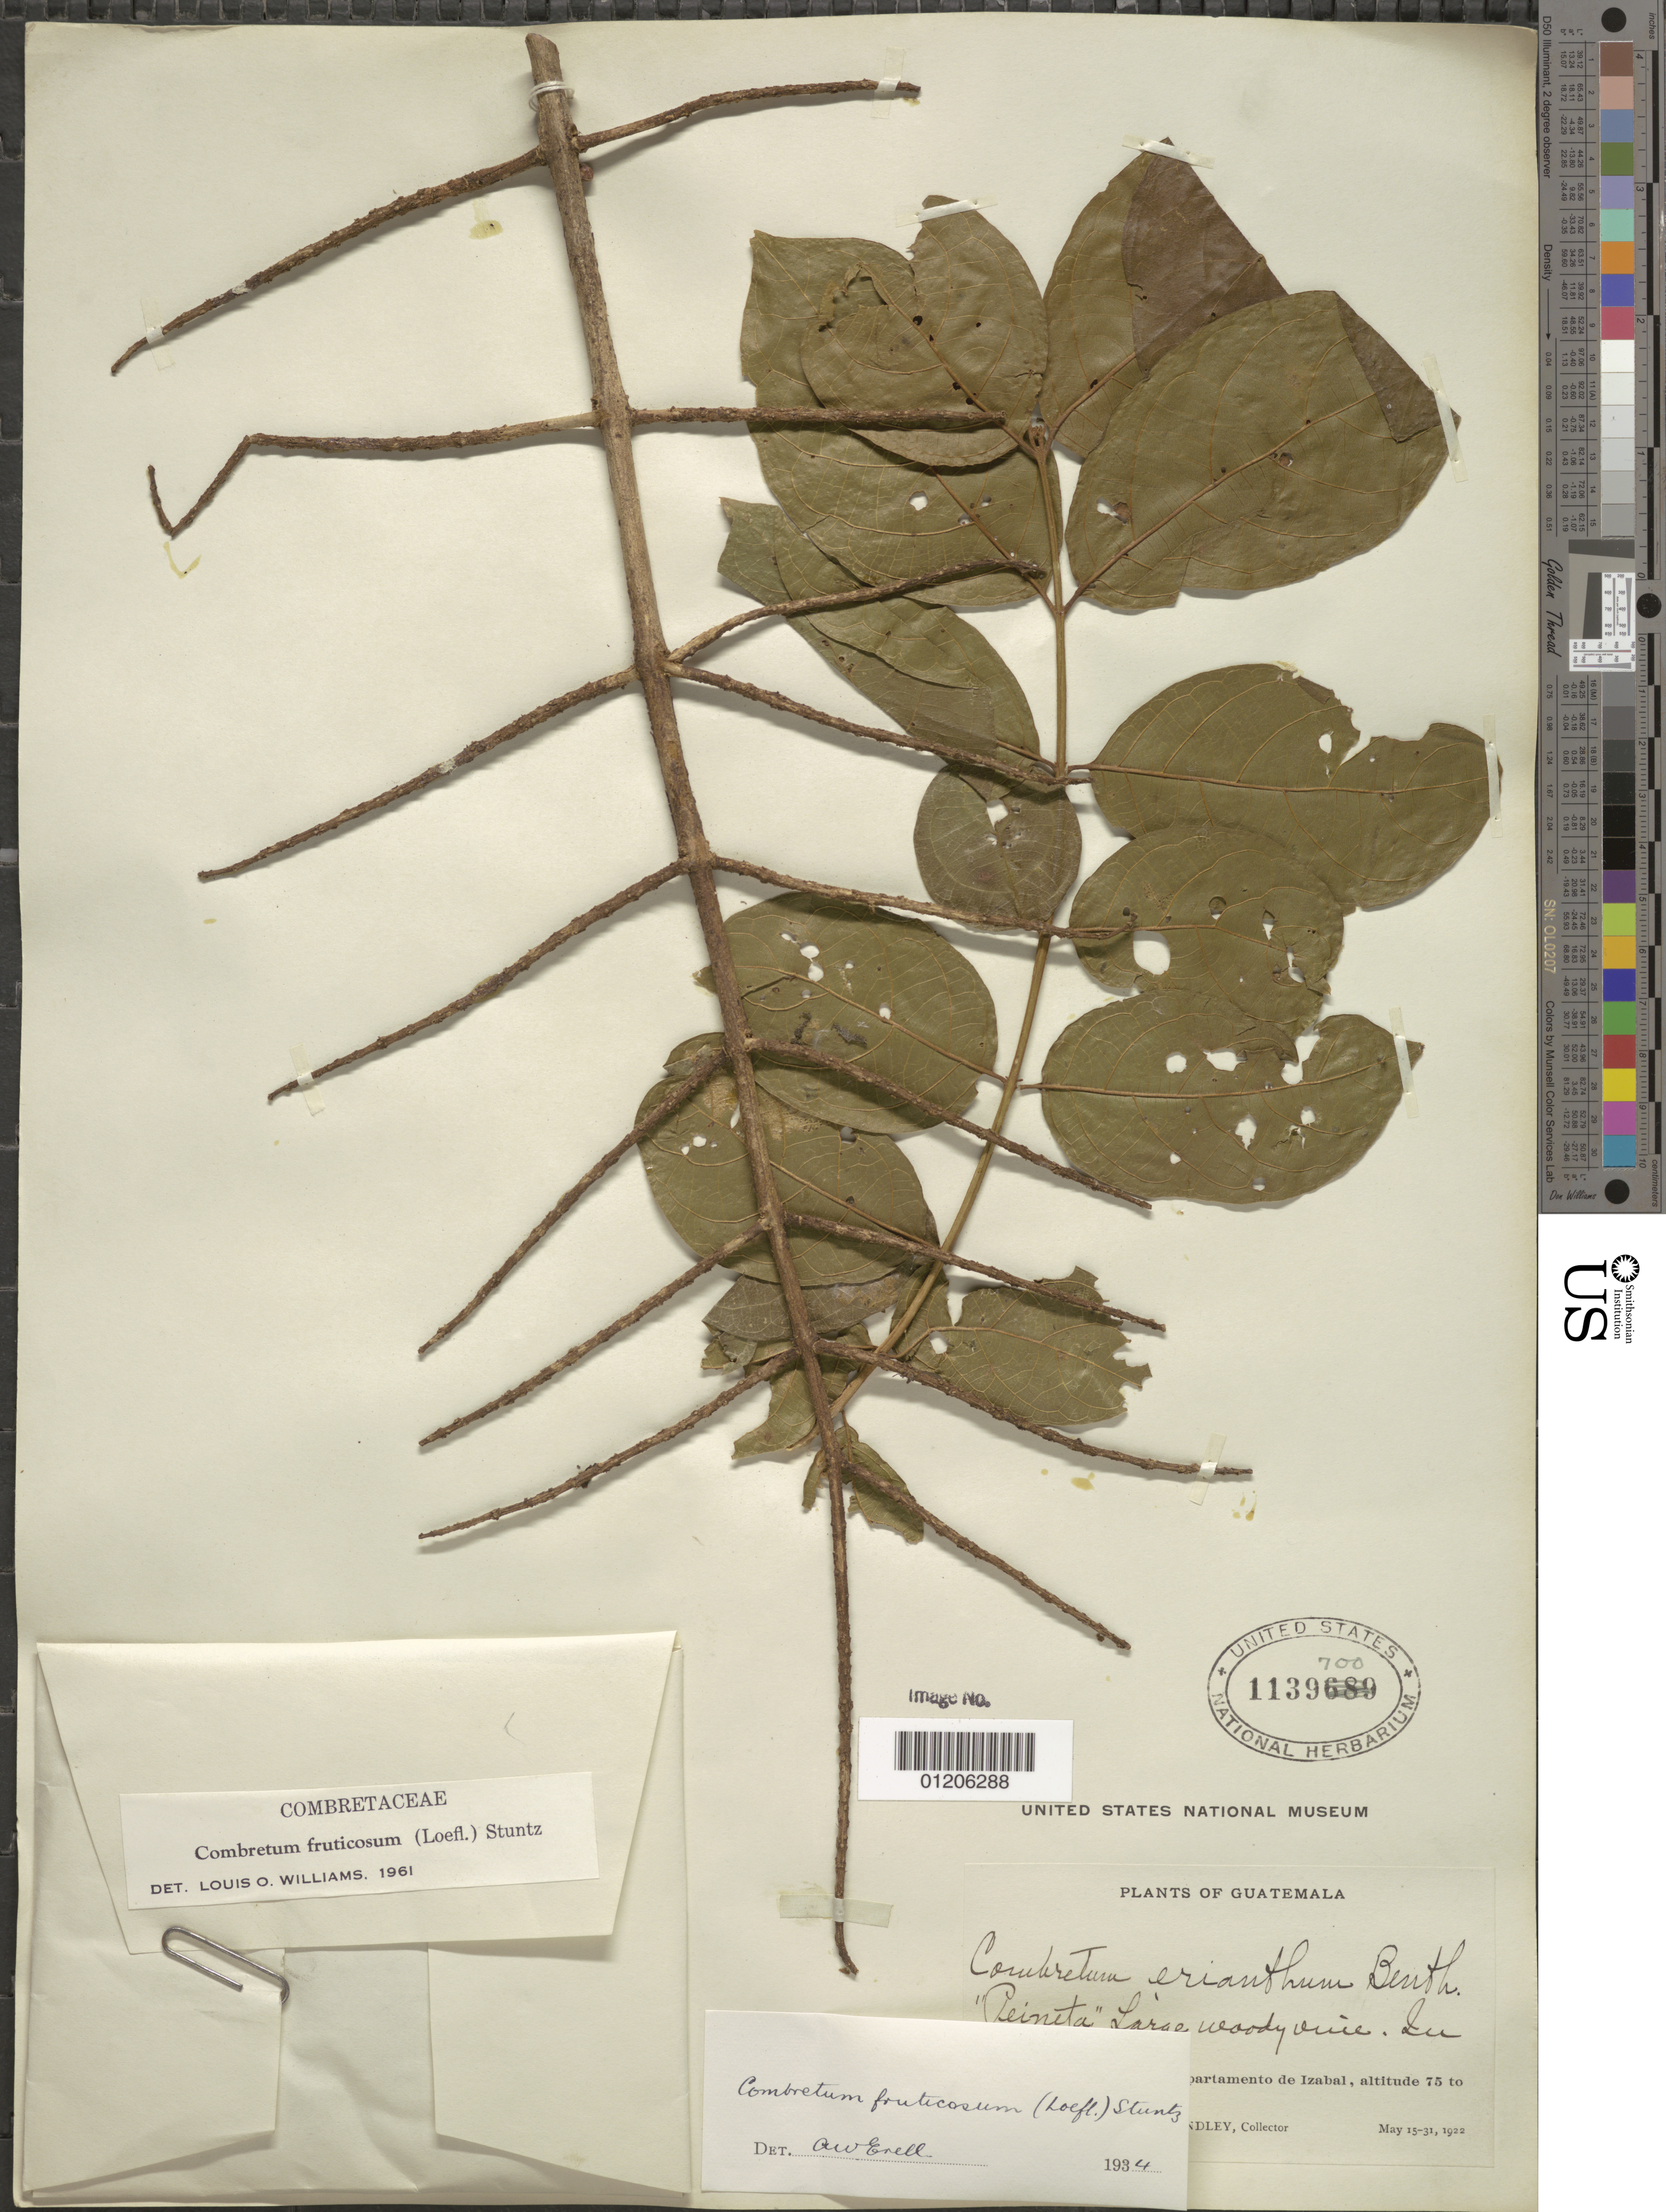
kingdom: Plantae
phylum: Tracheophyta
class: Magnoliopsida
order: Myrtales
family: Combretaceae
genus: Combretum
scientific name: Combretum fruticosum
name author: (Loefl.) Stuntz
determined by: Williams, Louis O.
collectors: P. C. Standley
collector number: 24034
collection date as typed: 15 May 1922 to 31 Mar 1922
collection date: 1922-03-31/1922-05-15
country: Guatemala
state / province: Izabal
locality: Vicinity of Quiriguá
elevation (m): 75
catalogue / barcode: US 1139700